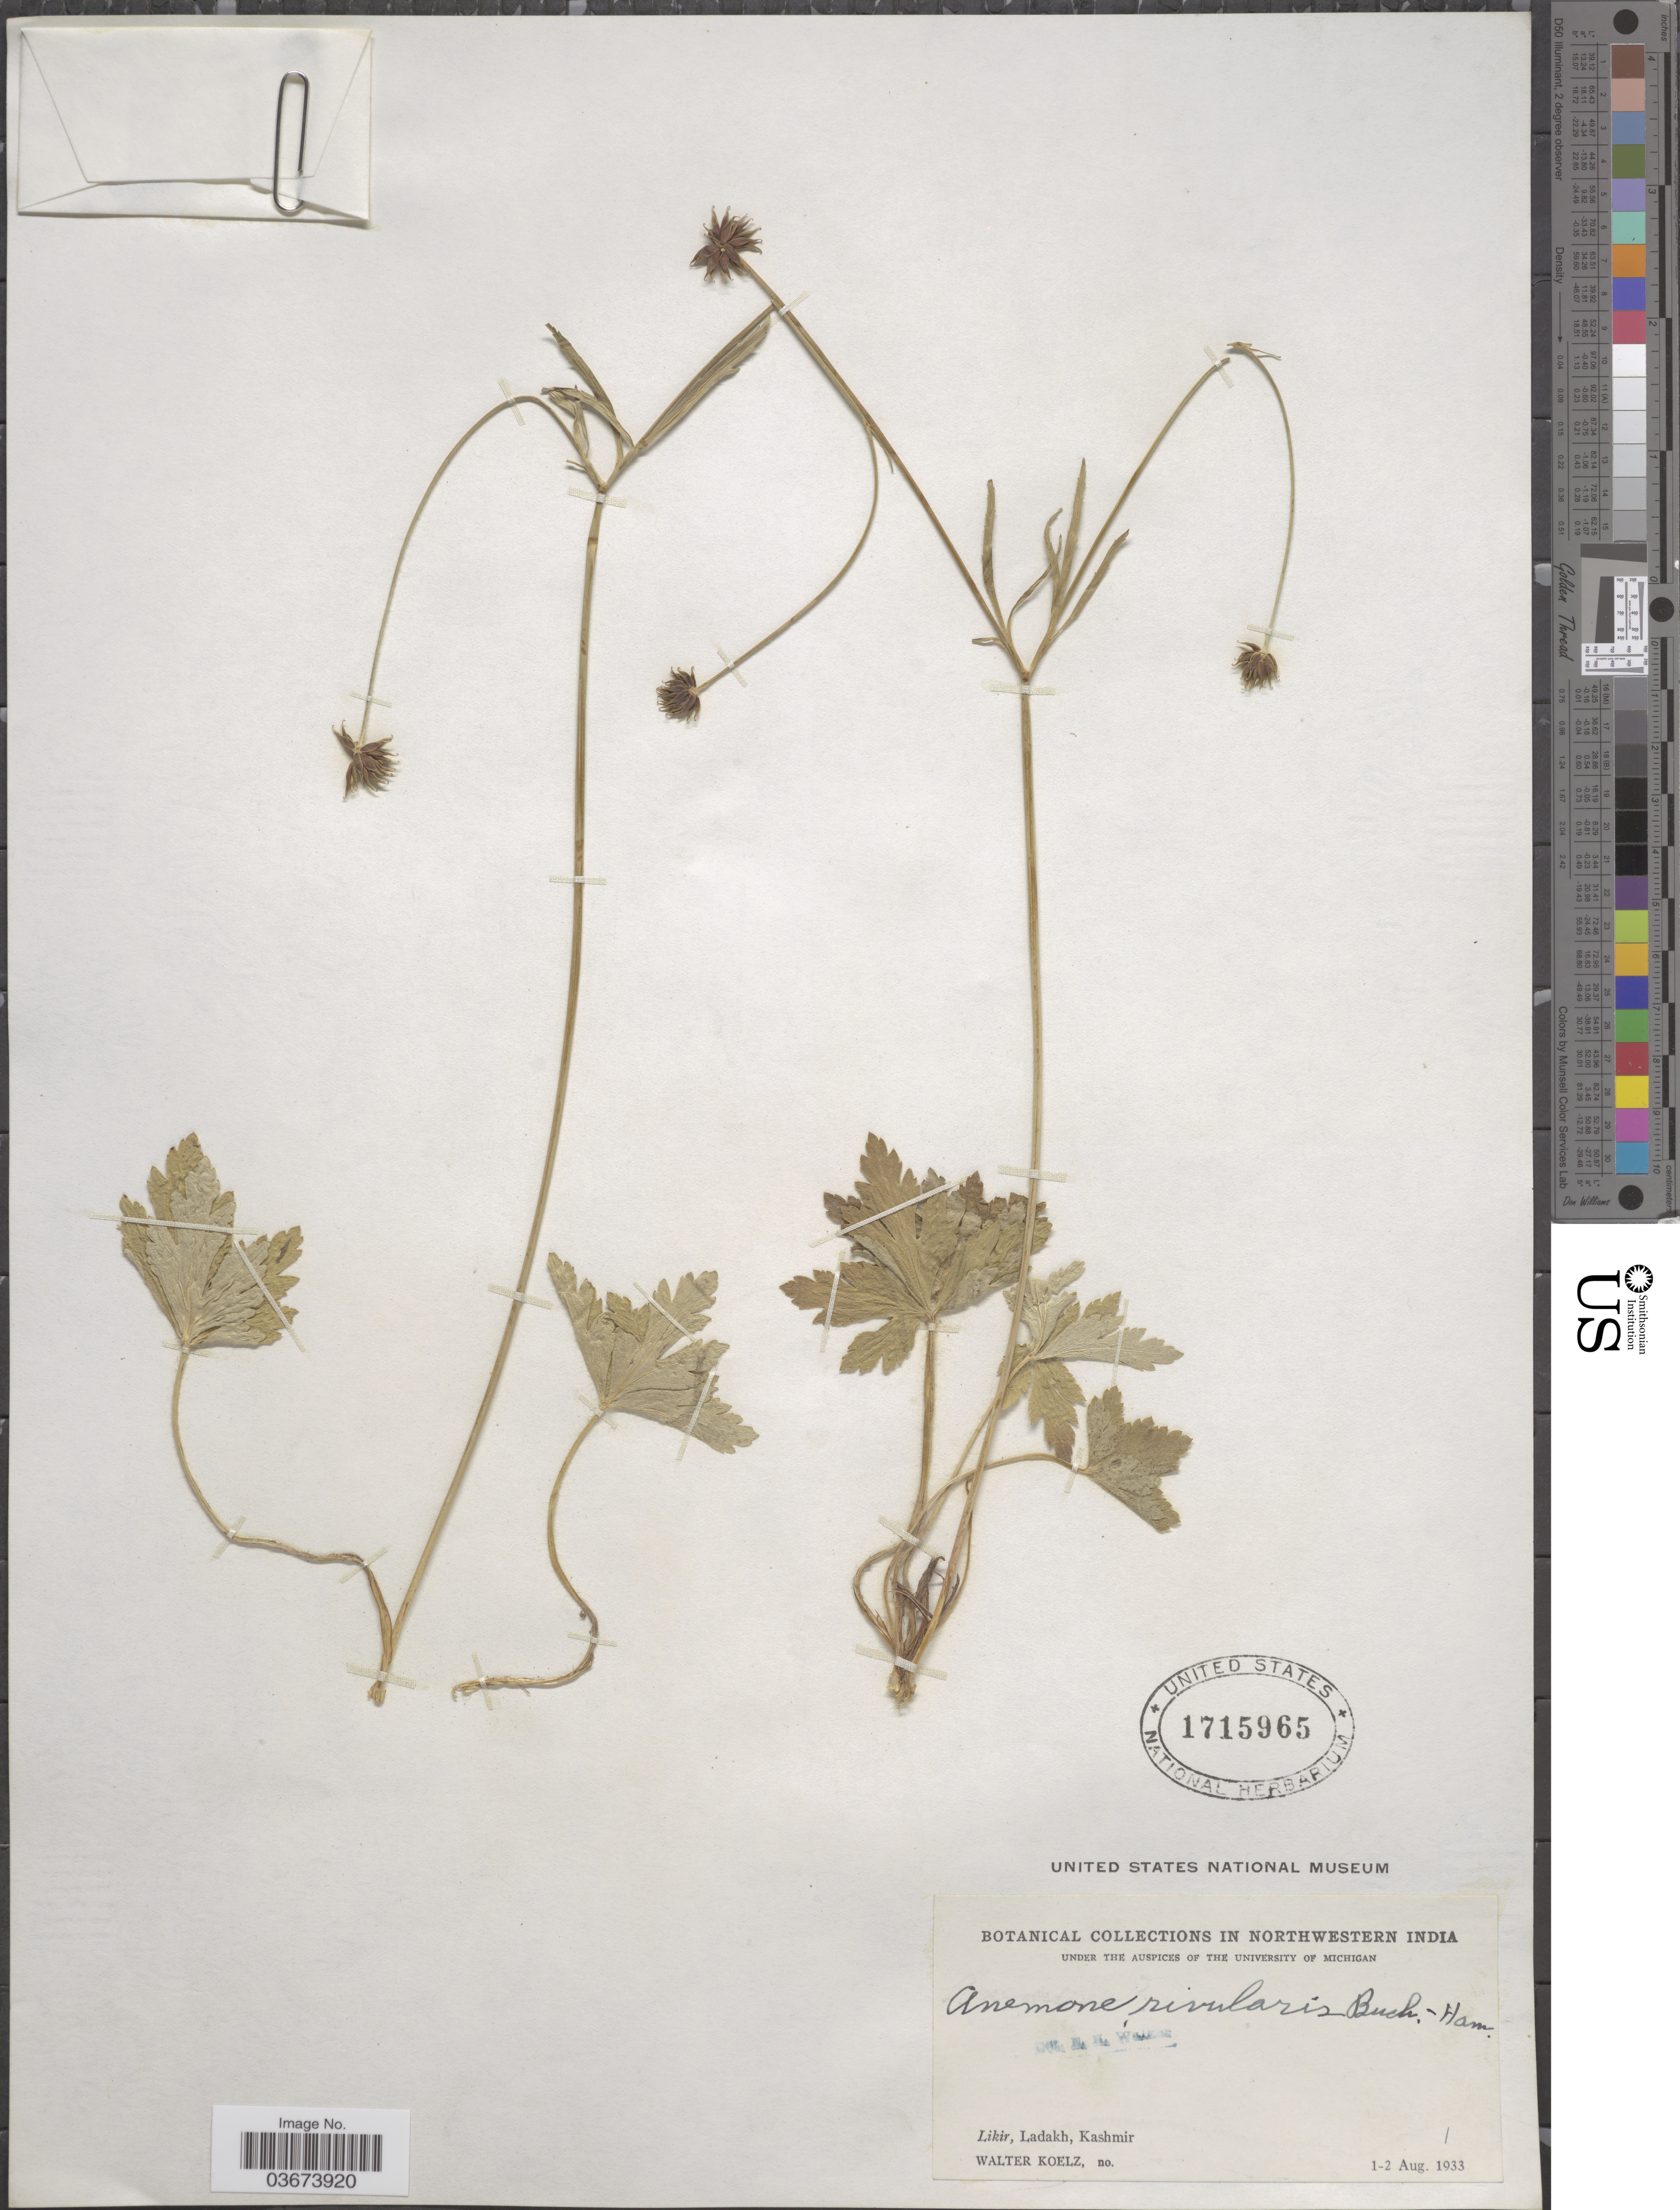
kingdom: Plantae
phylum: Tracheophyta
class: Magnoliopsida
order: Ranunculales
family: Ranunculaceae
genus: Anemone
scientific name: Anemone rivularis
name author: Buch.-Ham. ex DC.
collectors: W. N. Koelz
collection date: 1933-08-01/1933-08-02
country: India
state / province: Jammu and Kashmir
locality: Northwestern India. Likir, Ladakh, Kashmir.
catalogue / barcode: US 1715965